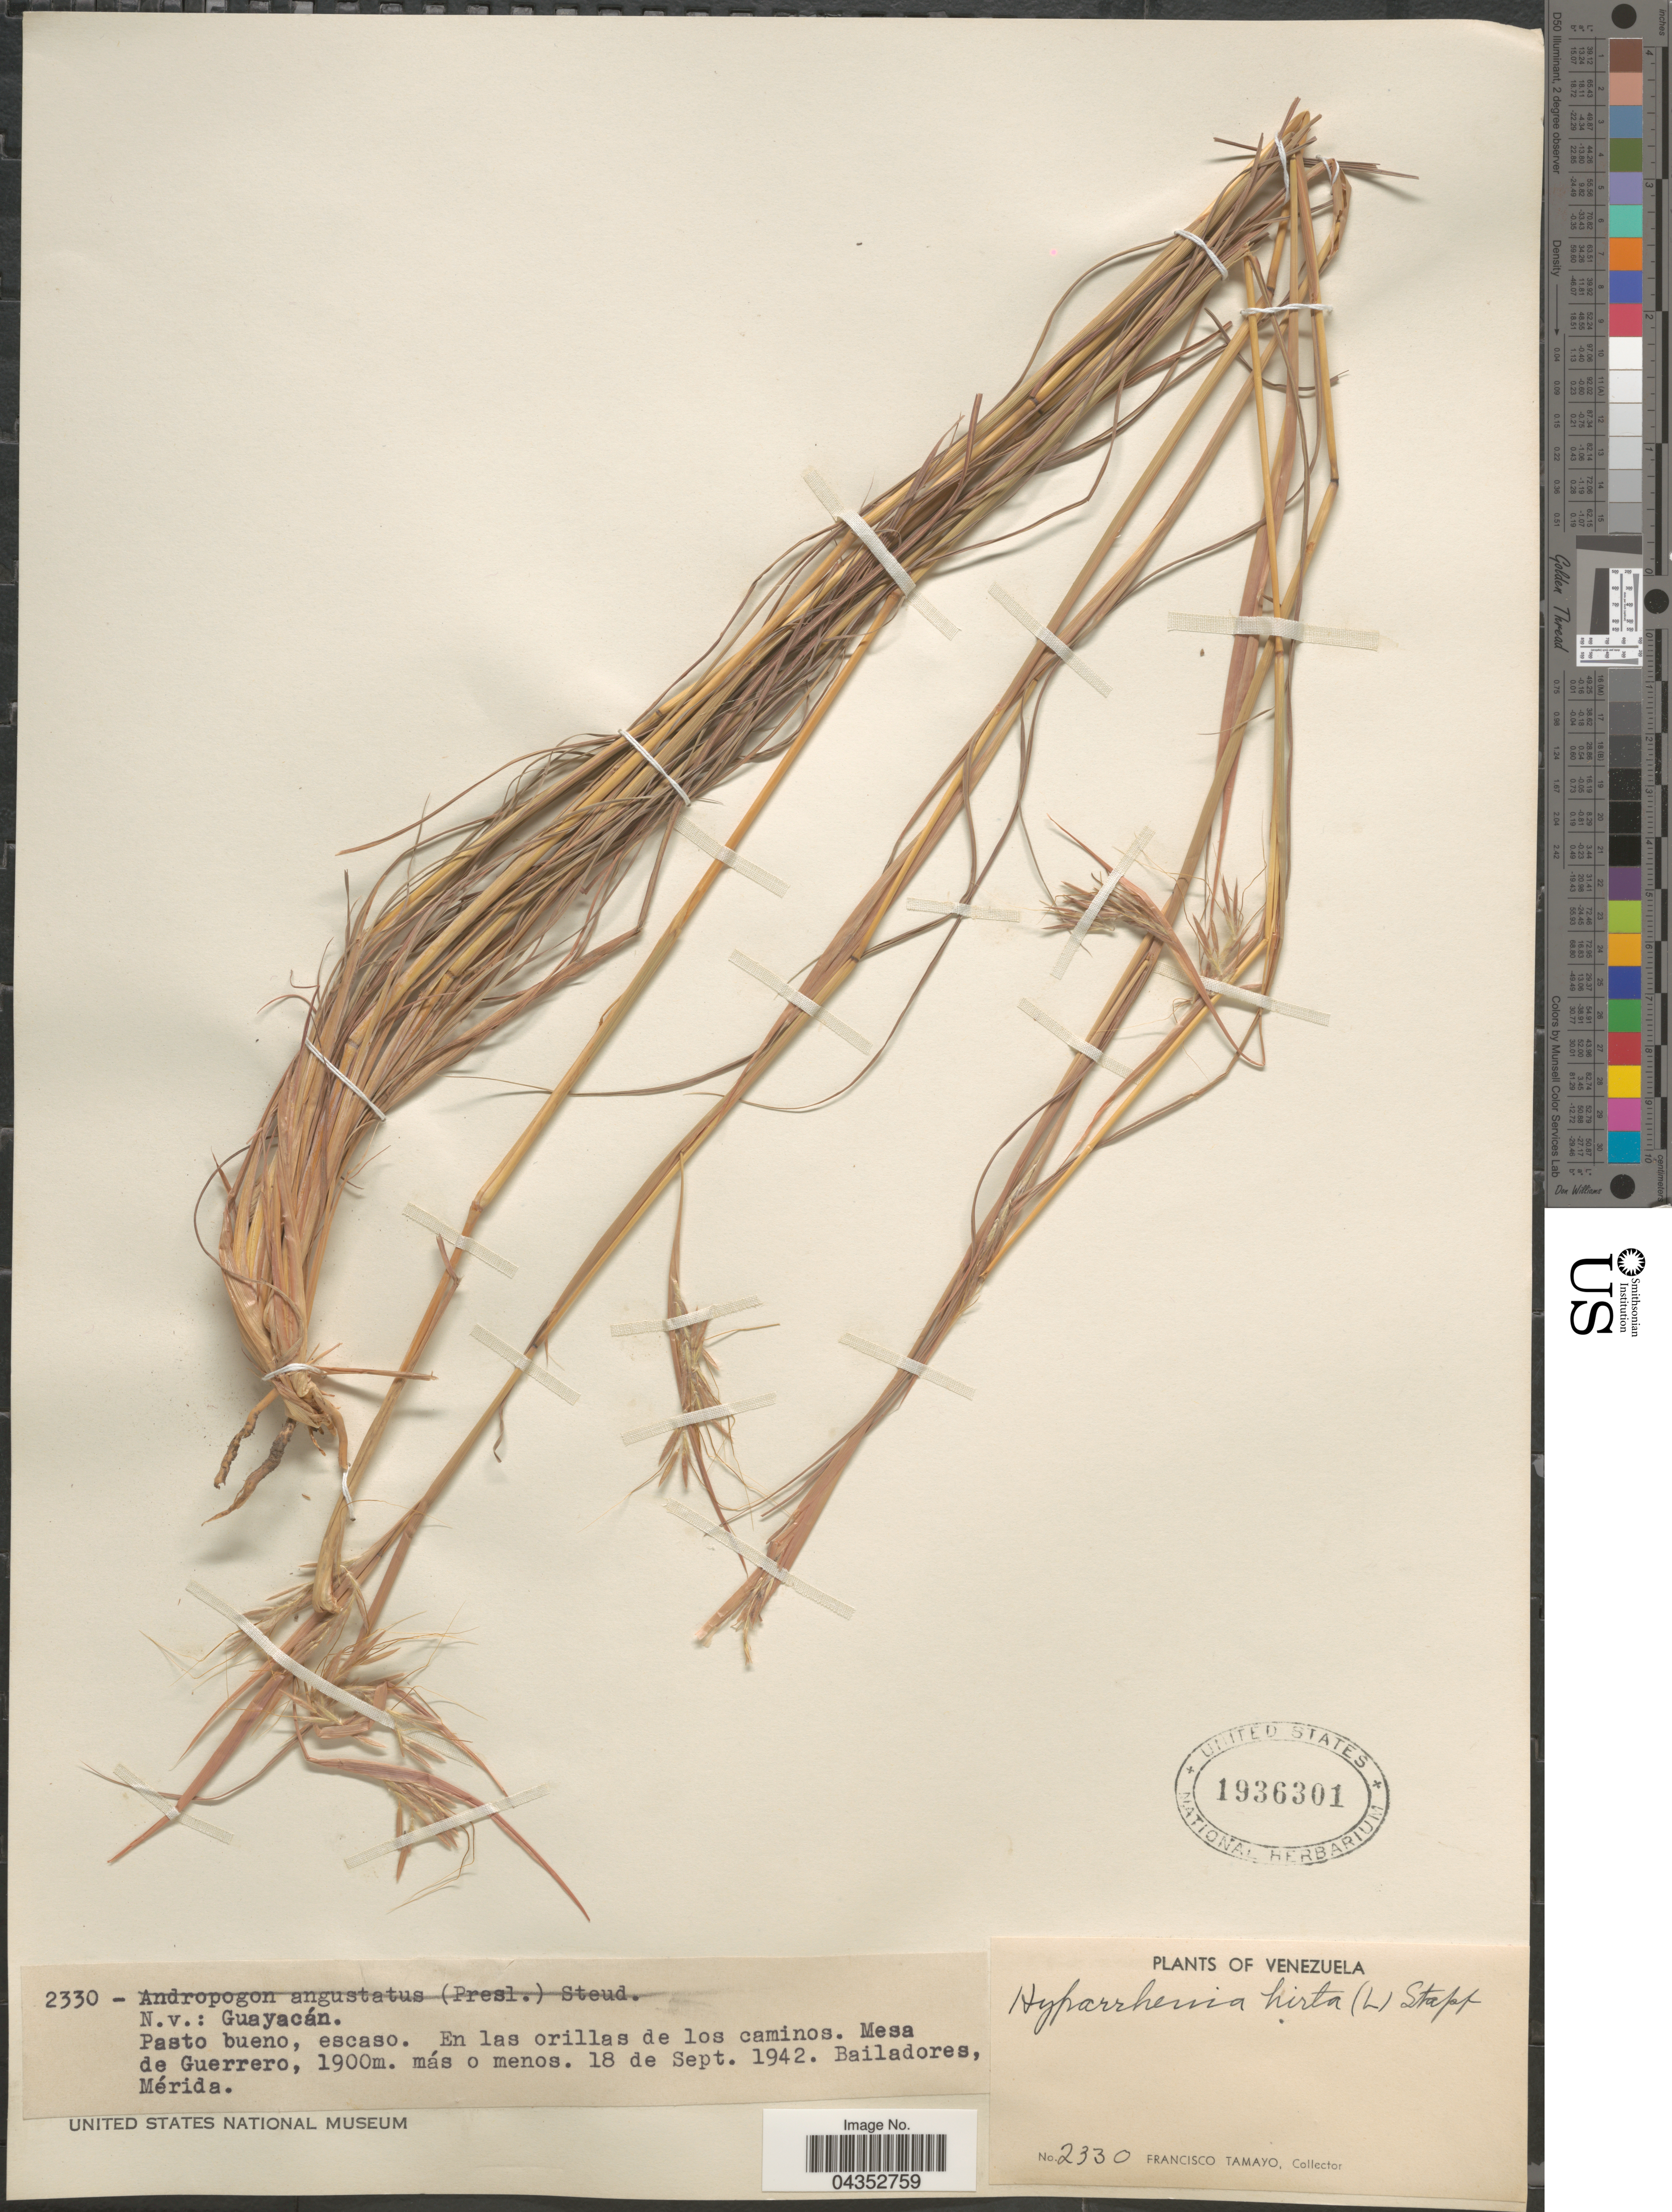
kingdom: Plantae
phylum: Tracheophyta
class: Liliopsida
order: Poales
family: Poaceae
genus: Hyparrhenia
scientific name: Hyparrhenia hirta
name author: (L.) Stapf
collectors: F. Tamayo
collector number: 2330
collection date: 1942-09-18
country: Venezuela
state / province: Merida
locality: Mesa de Guerrero. Bailadores, Mérida.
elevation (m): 1900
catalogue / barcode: US 1936301